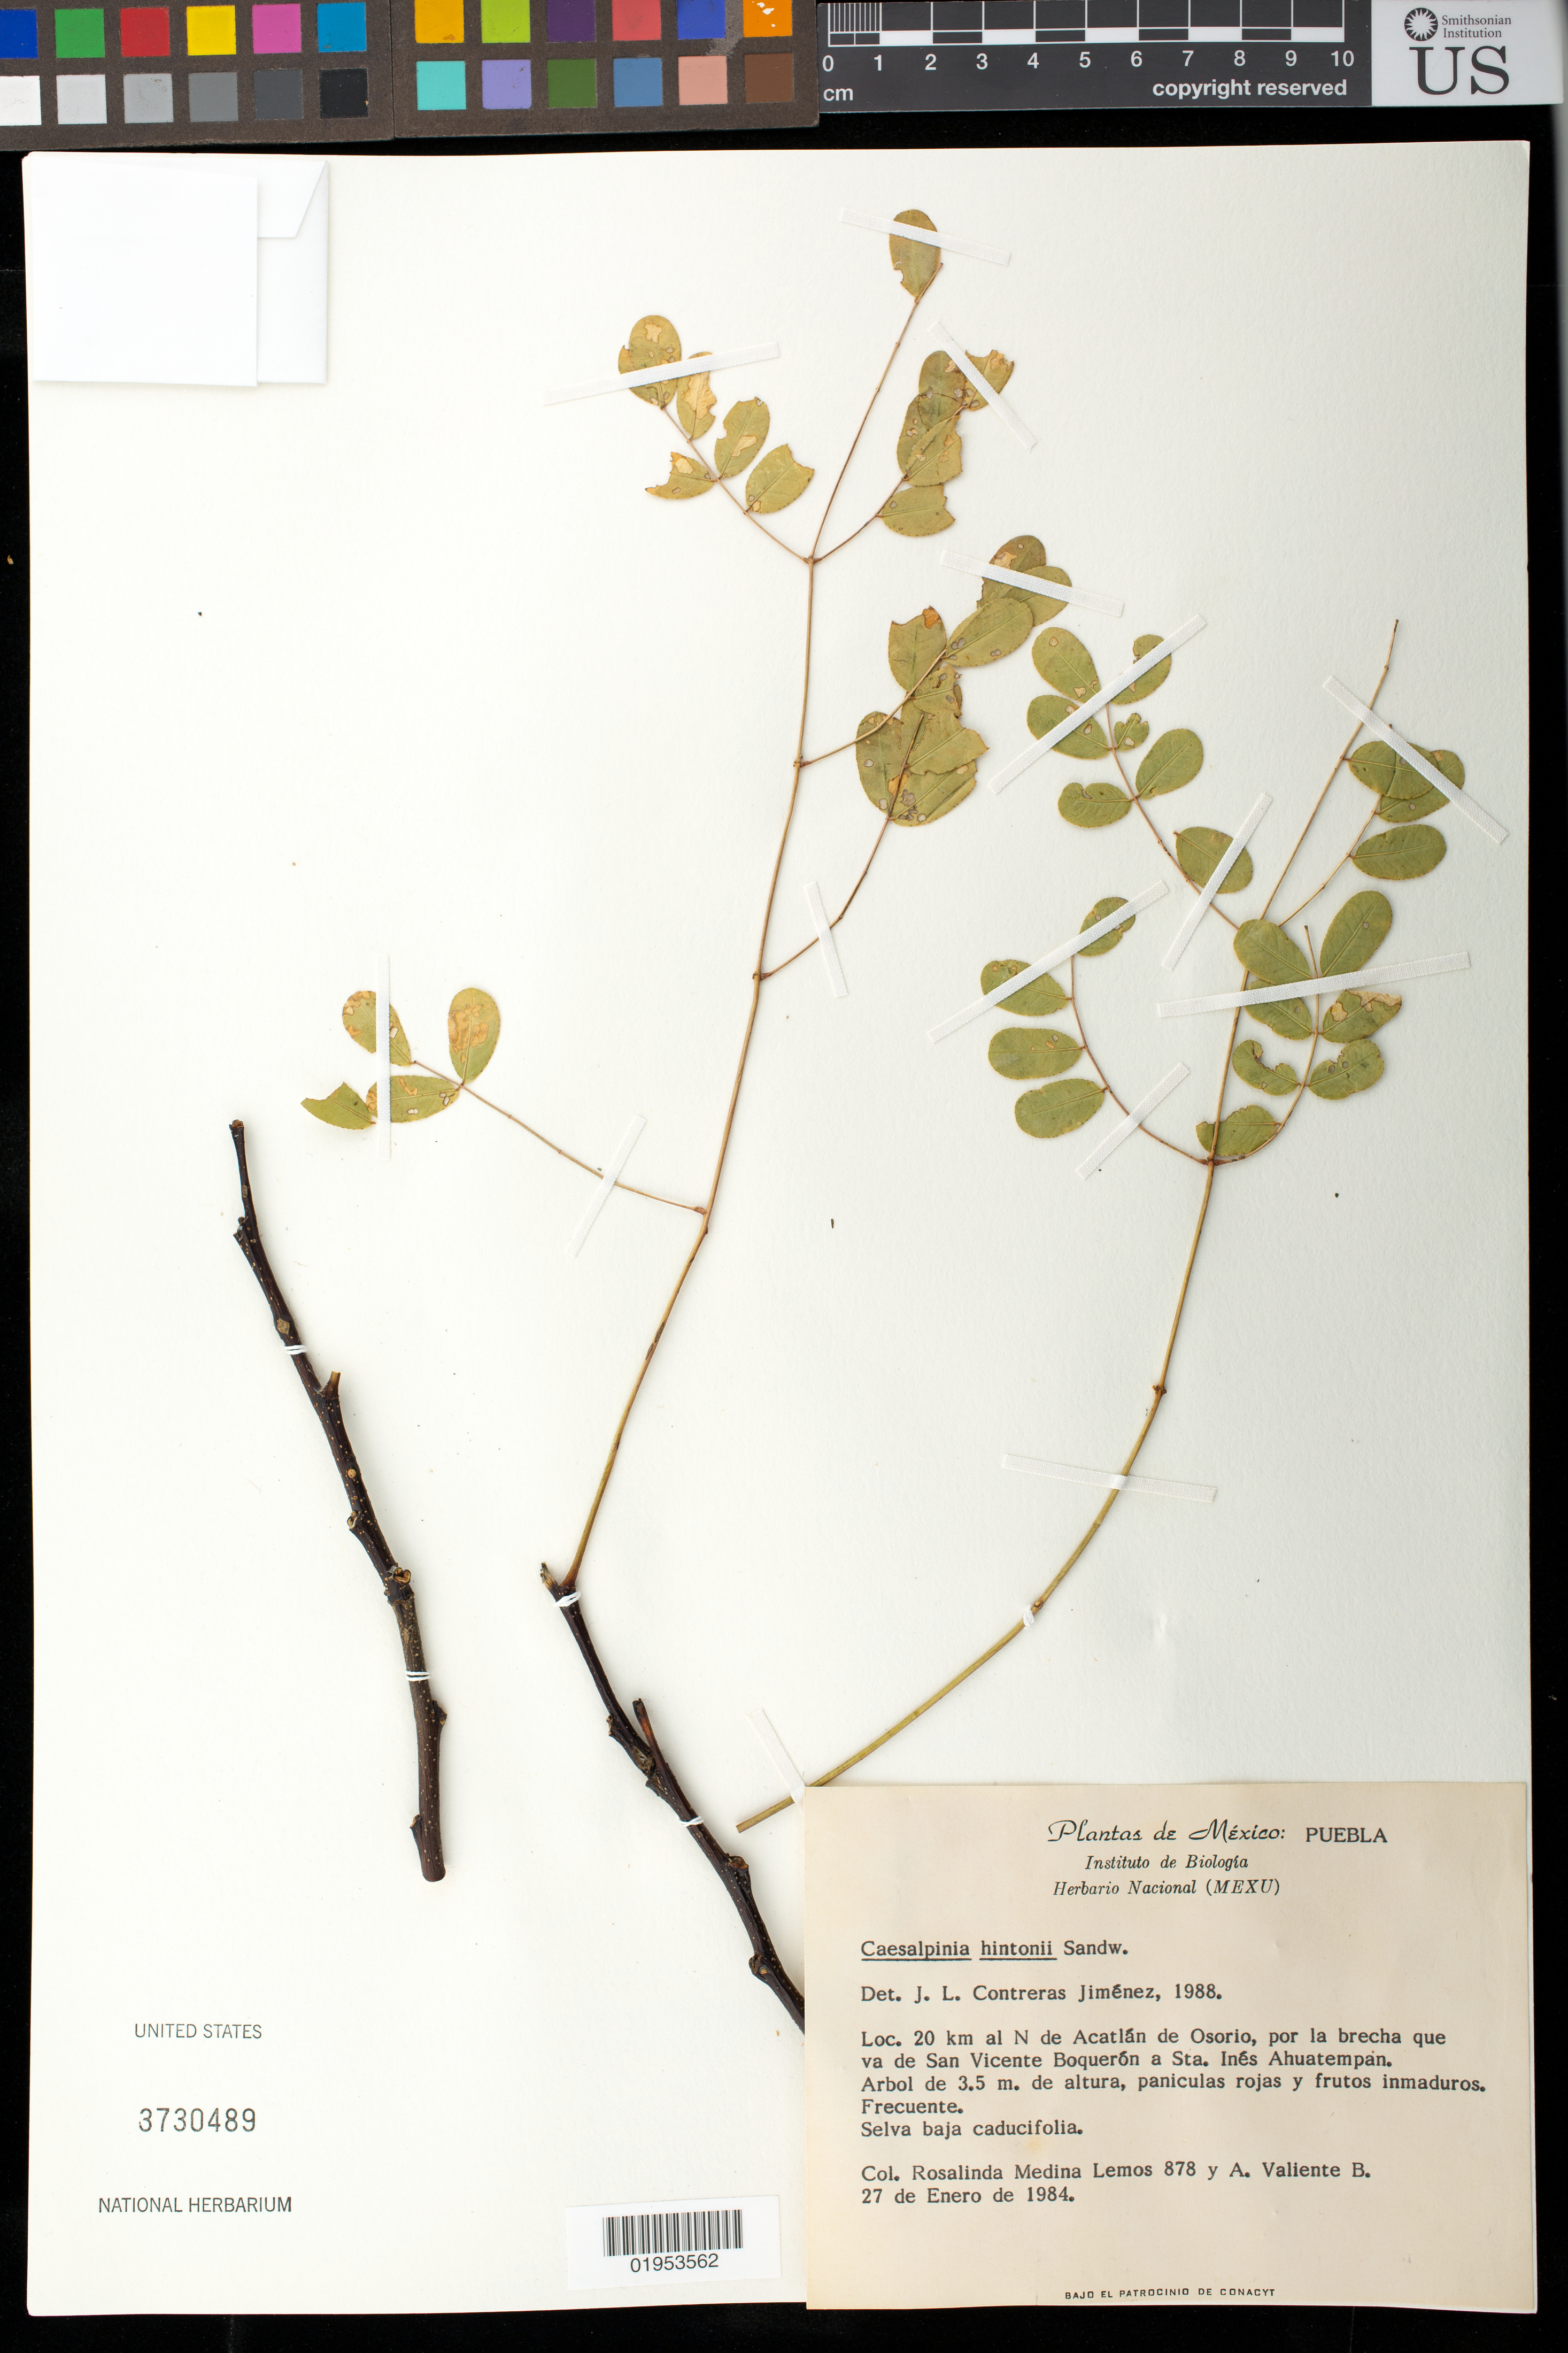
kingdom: Plantae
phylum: Tracheophyta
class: Magnoliopsida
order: Fabales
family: Fabaceae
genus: Erythrostemon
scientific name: Erythrostemon hintonii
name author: (Sandwith) Gagnon & G.P. Lewis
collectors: R. Medina-Lemos & A. Valiente B.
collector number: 878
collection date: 1984-01-27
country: Mexico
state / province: Puebla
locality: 20 km al N de Acatlán de Osorio, por la brecha que va de San Vicente Boquerón a Sta. Inés Ahuatempan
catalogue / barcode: US 3730489